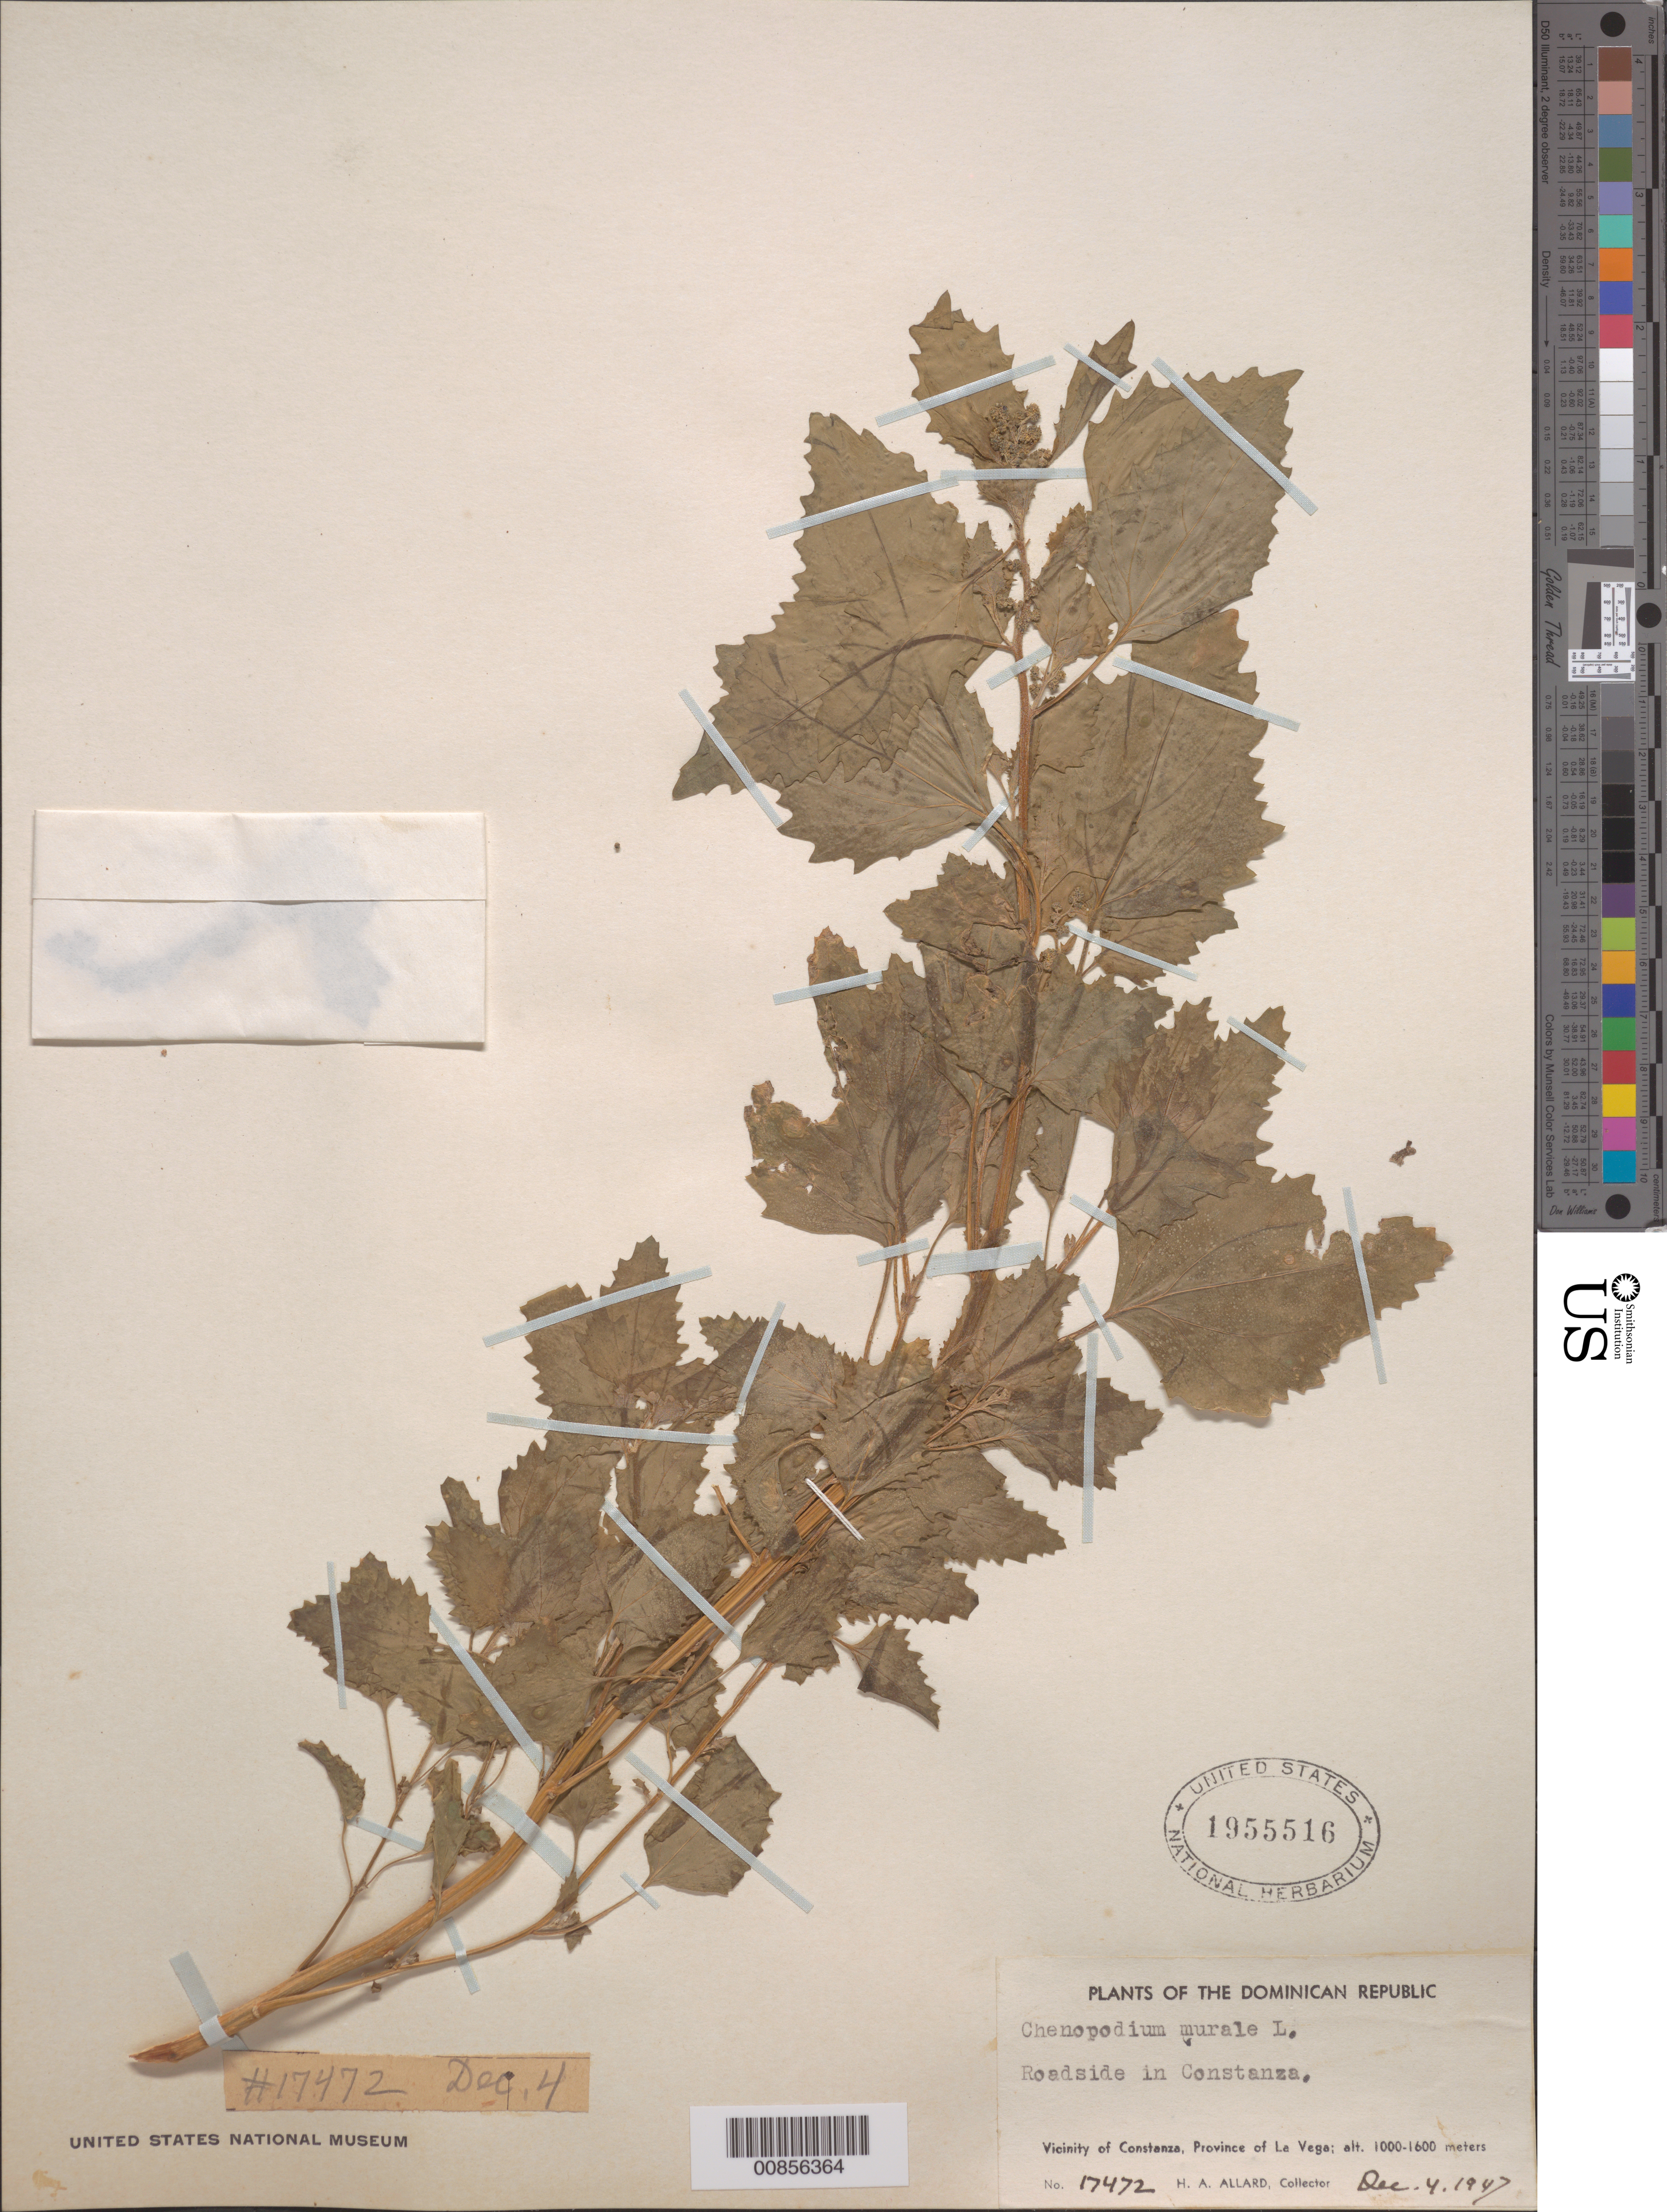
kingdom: Plantae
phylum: Tracheophyta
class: Magnoliopsida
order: Caryophyllales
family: Amaranthaceae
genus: Chenopodium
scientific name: Chenopodium murale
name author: L.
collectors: H. A. Allard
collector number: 17472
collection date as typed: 04 Dec 1947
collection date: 1947-12-04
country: Dominican Republic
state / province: La Vega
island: Hispaniola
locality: Vicinity of Constanza. Roadside in Constanza.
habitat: Roadside.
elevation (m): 1000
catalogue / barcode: US 1955516